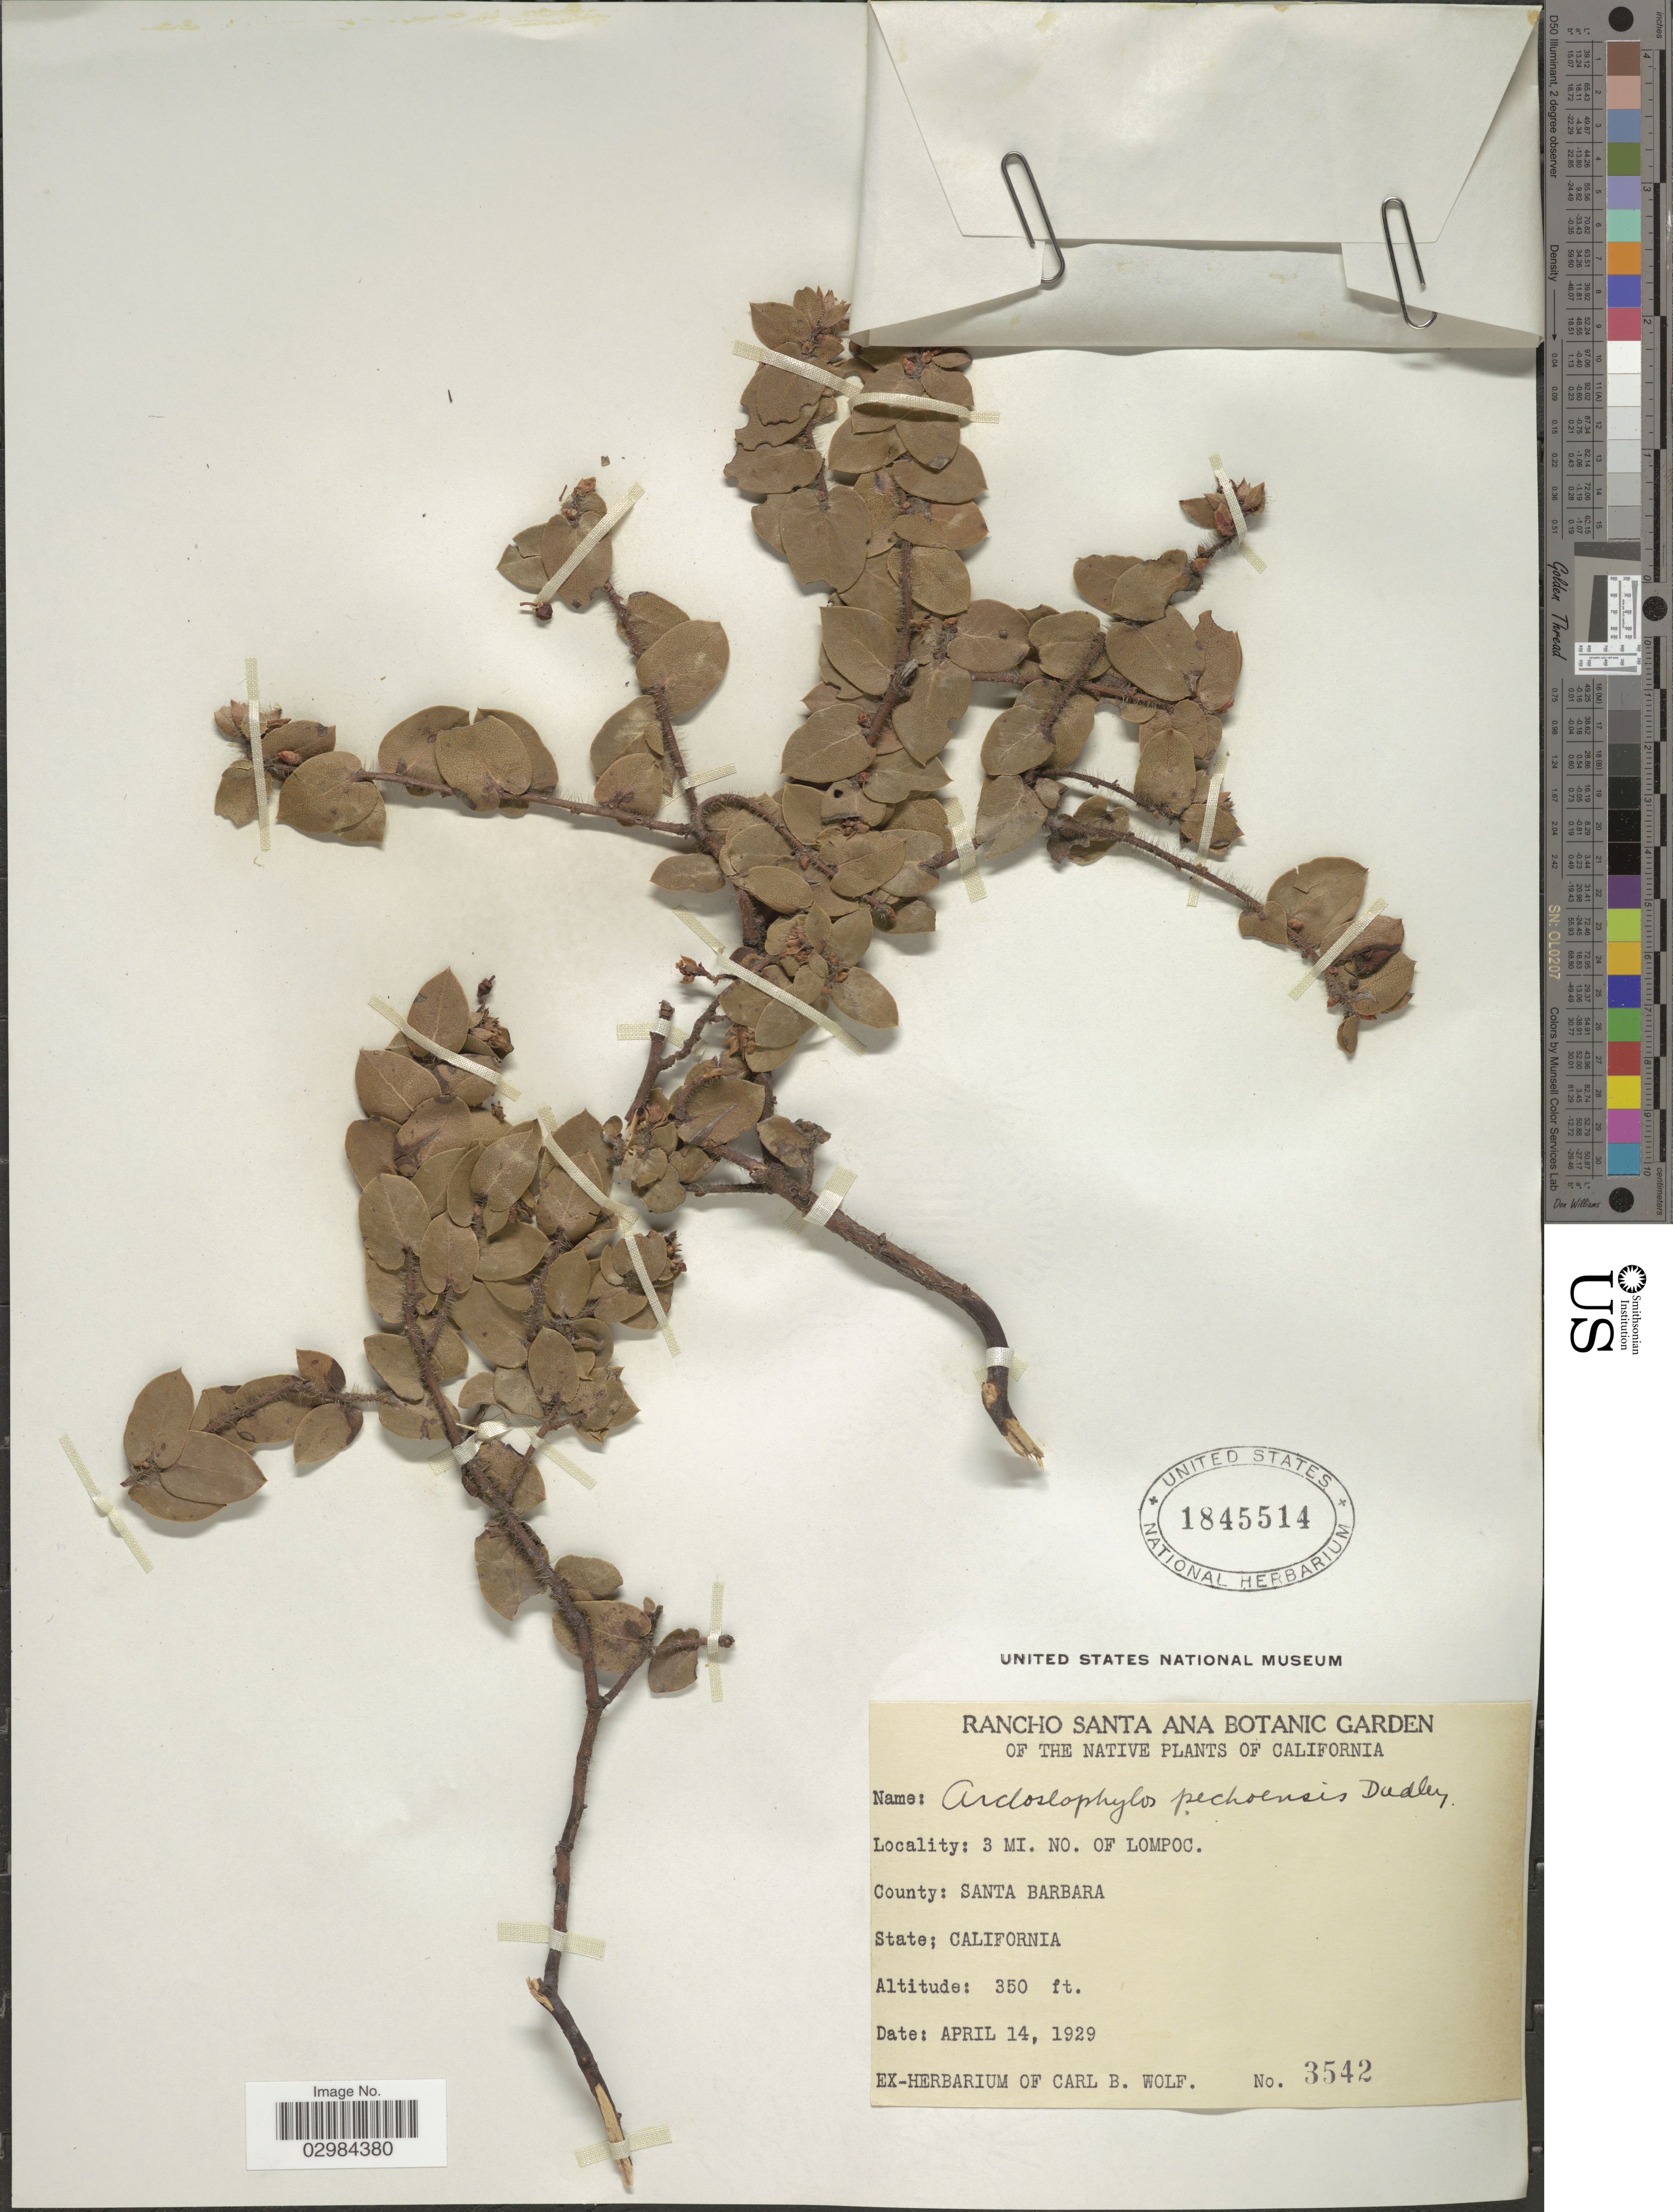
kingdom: Plantae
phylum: Tracheophyta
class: Magnoliopsida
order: Ericales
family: Ericaceae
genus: Arctostaphylos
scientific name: Arctostaphylos pechoensis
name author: (Abrams) Dudley ex Abrams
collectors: ex herb. Carl B. Wolf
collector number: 3542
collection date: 1929-04-14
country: United States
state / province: California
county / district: Santa Barbara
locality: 3 mi. NO. of Lompoc, County: Santa Barbara.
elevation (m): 107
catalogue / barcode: US 1845514